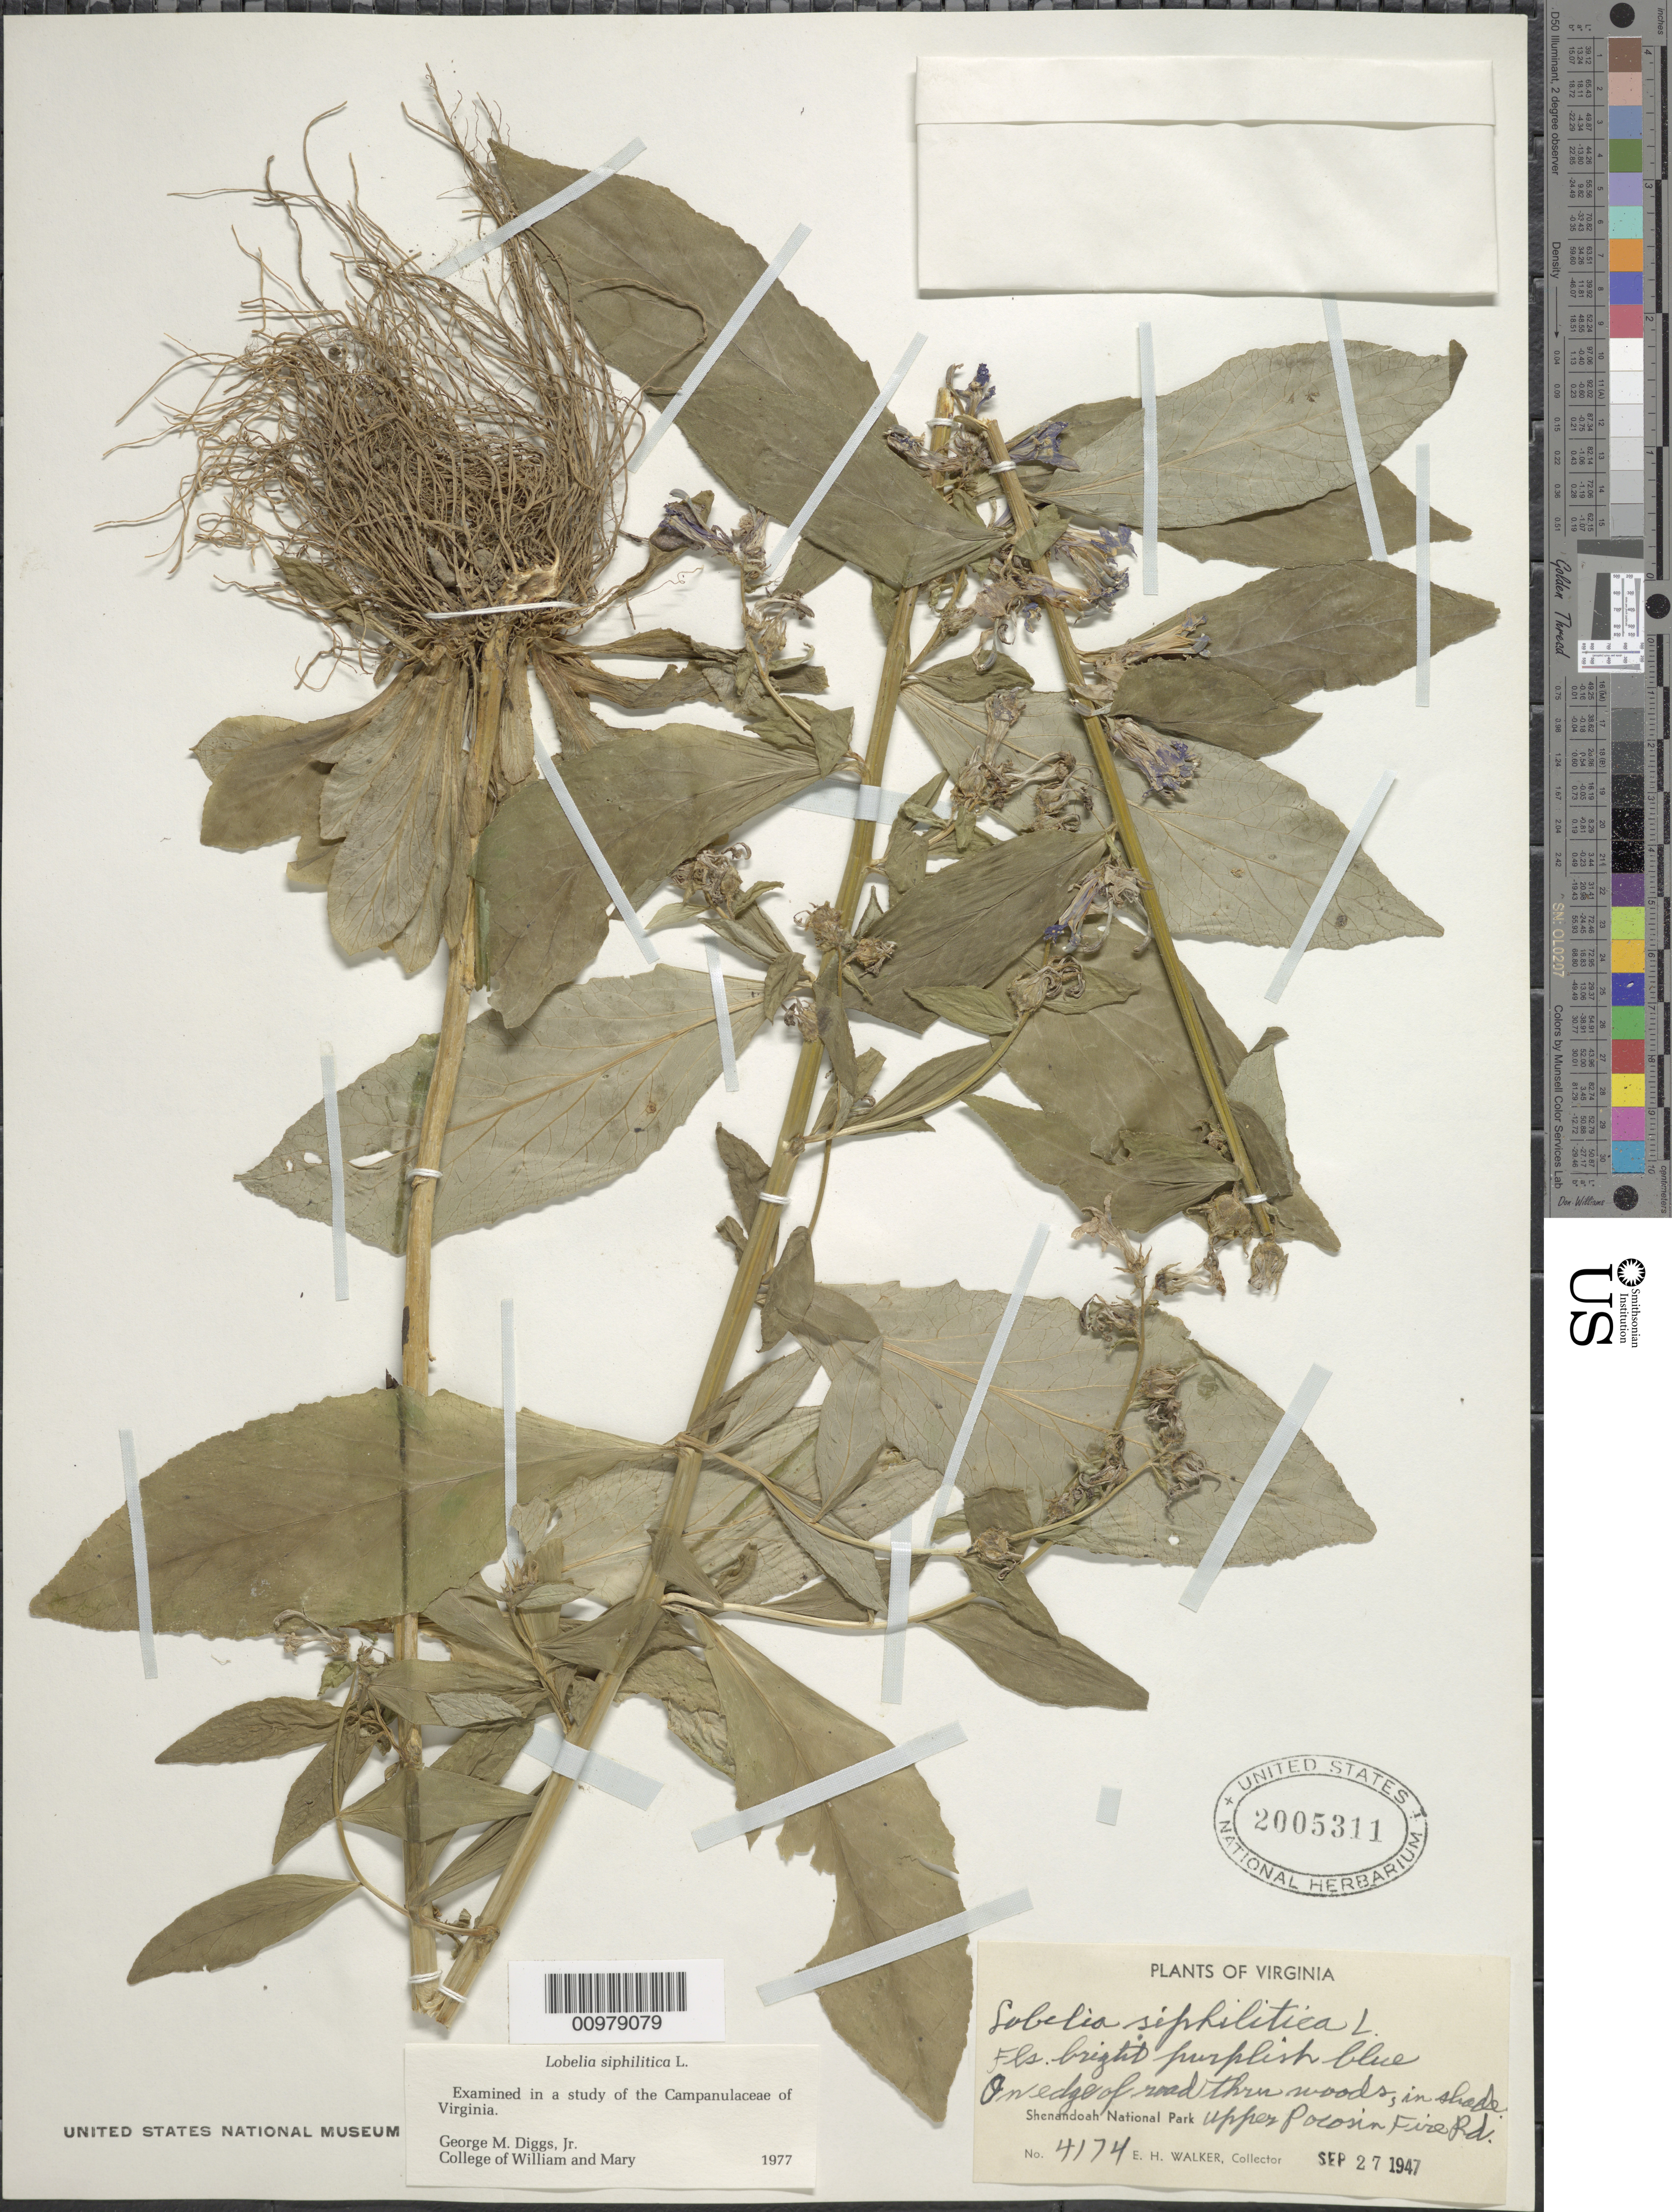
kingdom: Plantae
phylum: Tracheophyta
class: Magnoliopsida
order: Asterales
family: Campanulaceae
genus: Lobelia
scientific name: Lobelia siphilitica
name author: L.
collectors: E. H. Walker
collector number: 4174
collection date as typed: Sep 27, 1947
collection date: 1947-09-27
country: United States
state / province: Virginia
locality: Upper Pocosin Fire Rd., Shenandoah National Park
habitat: on edge of road thru woods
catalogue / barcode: US 2005311